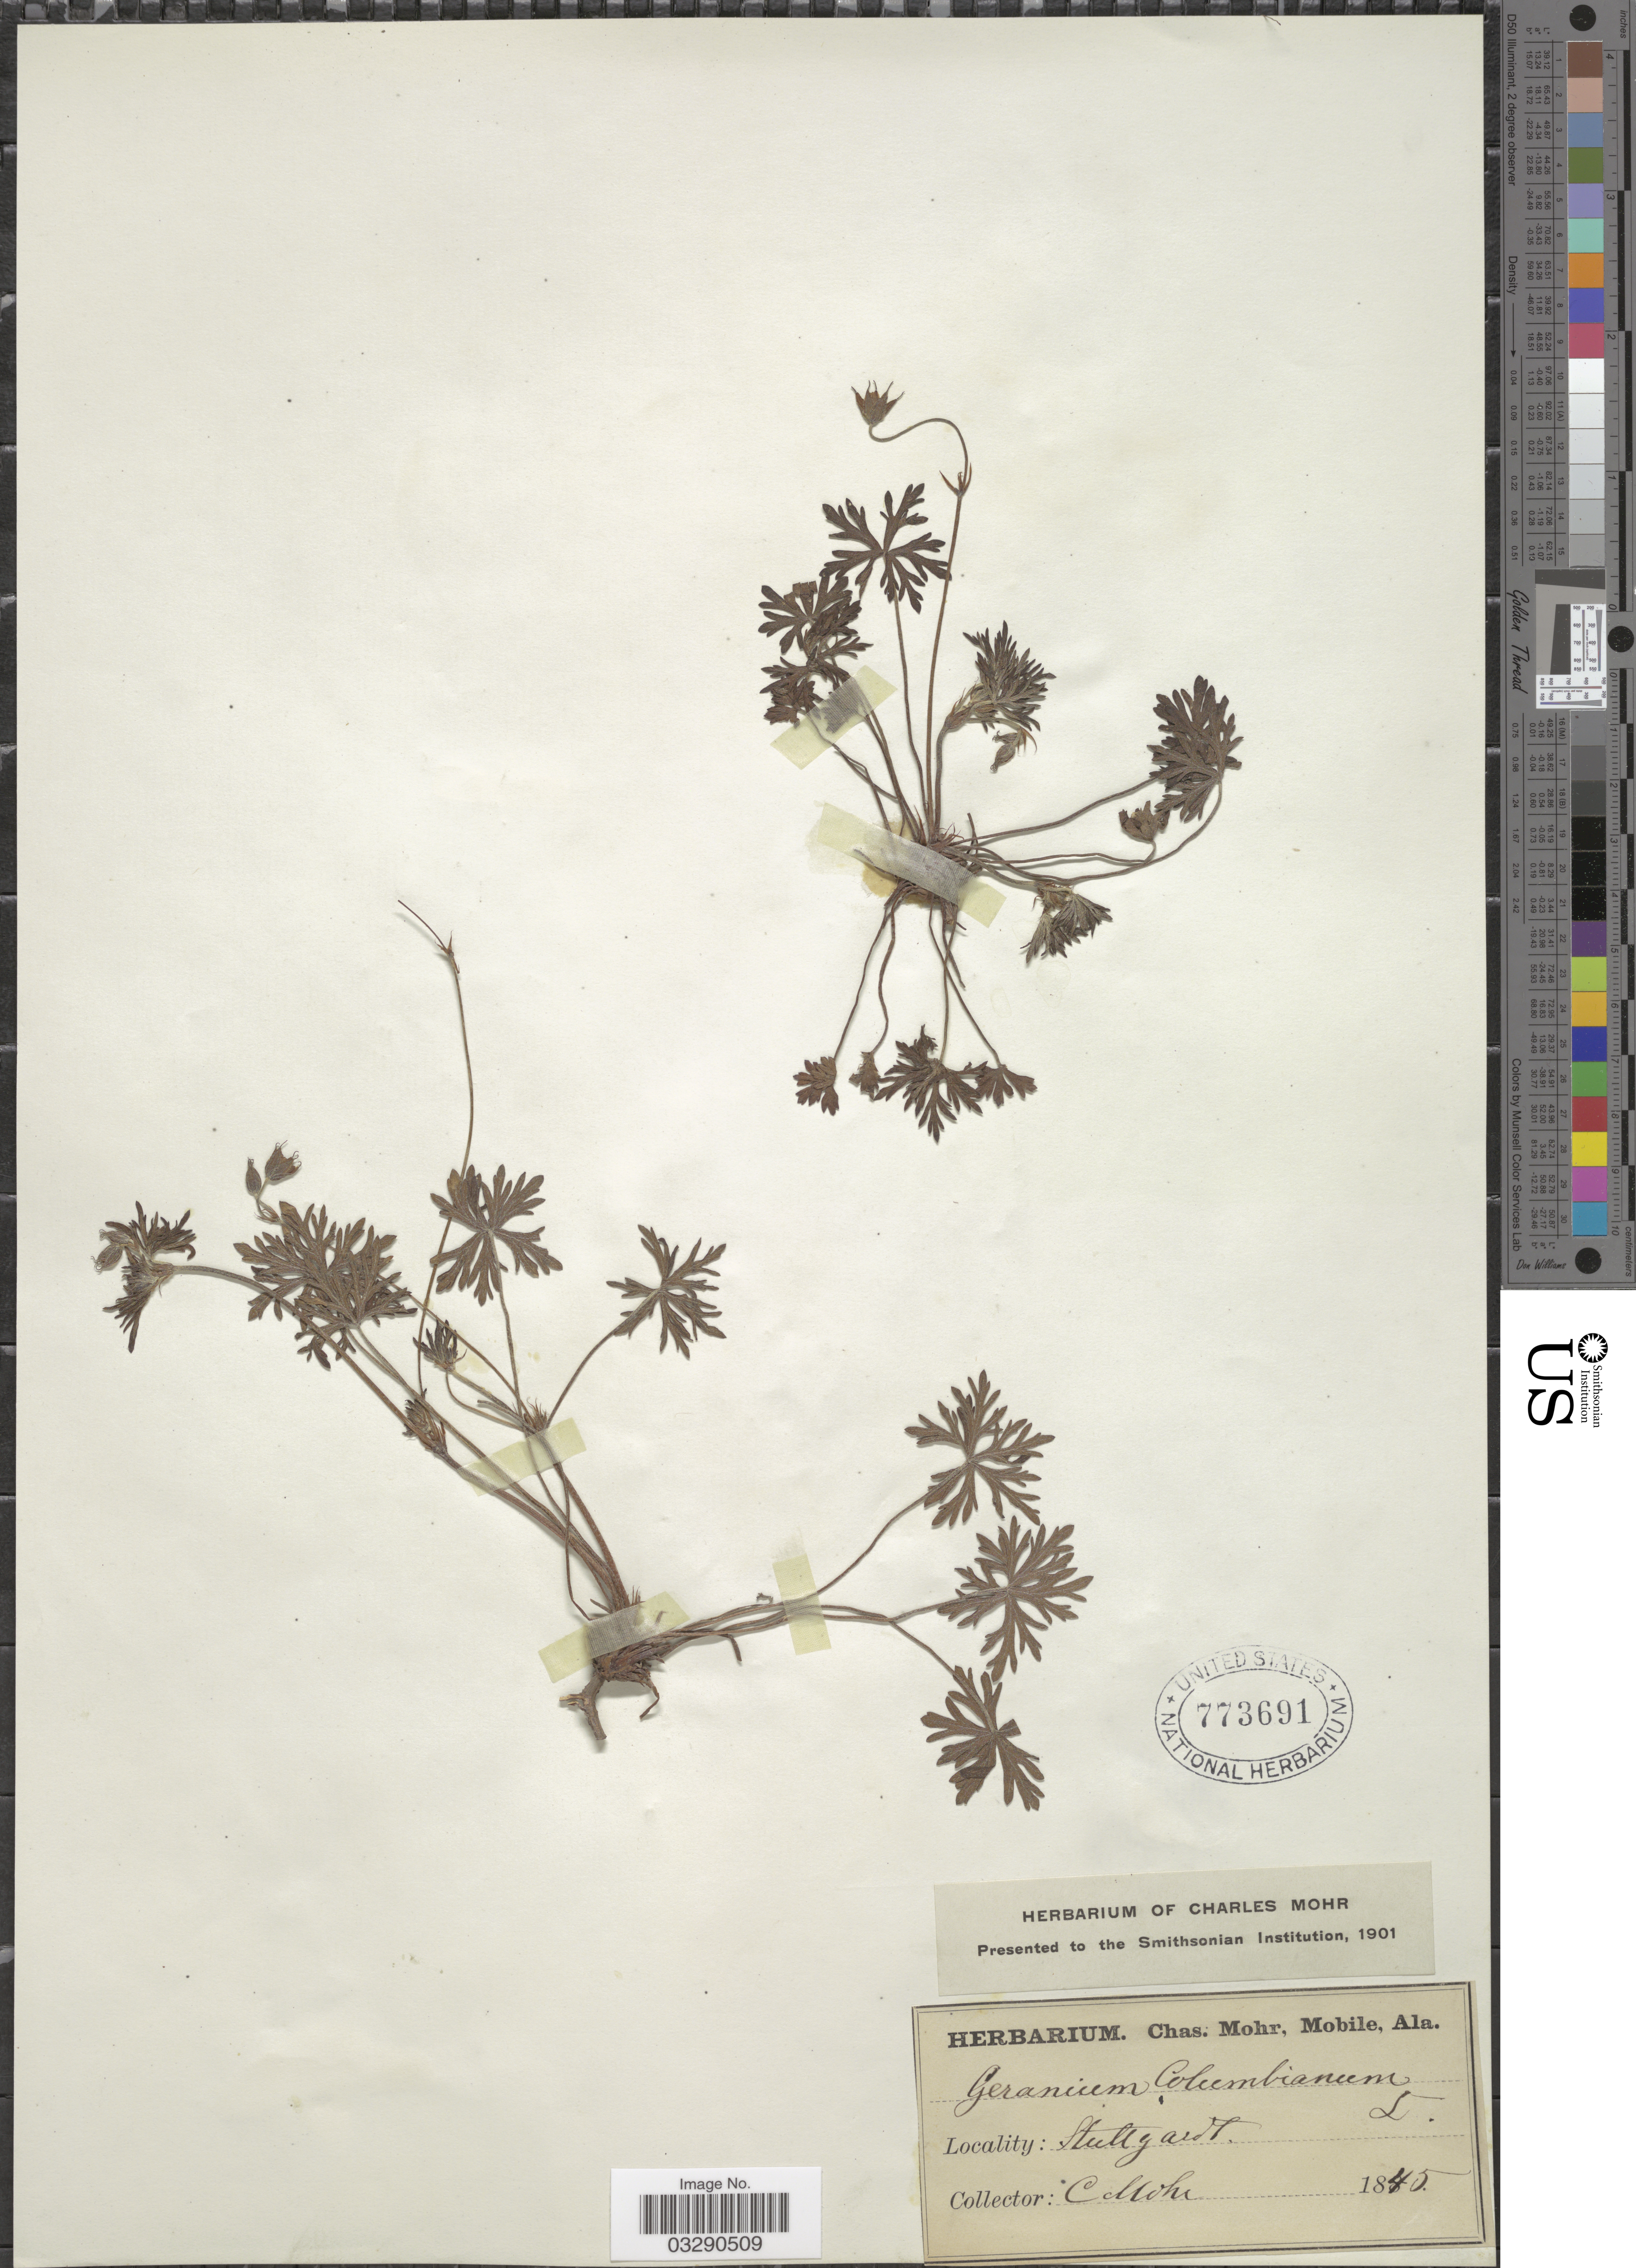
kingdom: Plantae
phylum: Tracheophyta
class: Magnoliopsida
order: Geraniales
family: Geraniaceae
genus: Geranium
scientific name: Geranium columbinum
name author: L.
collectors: Mohr, C. T. (herbarium)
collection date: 1845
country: Germany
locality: Stuttgardt.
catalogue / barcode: US 773691